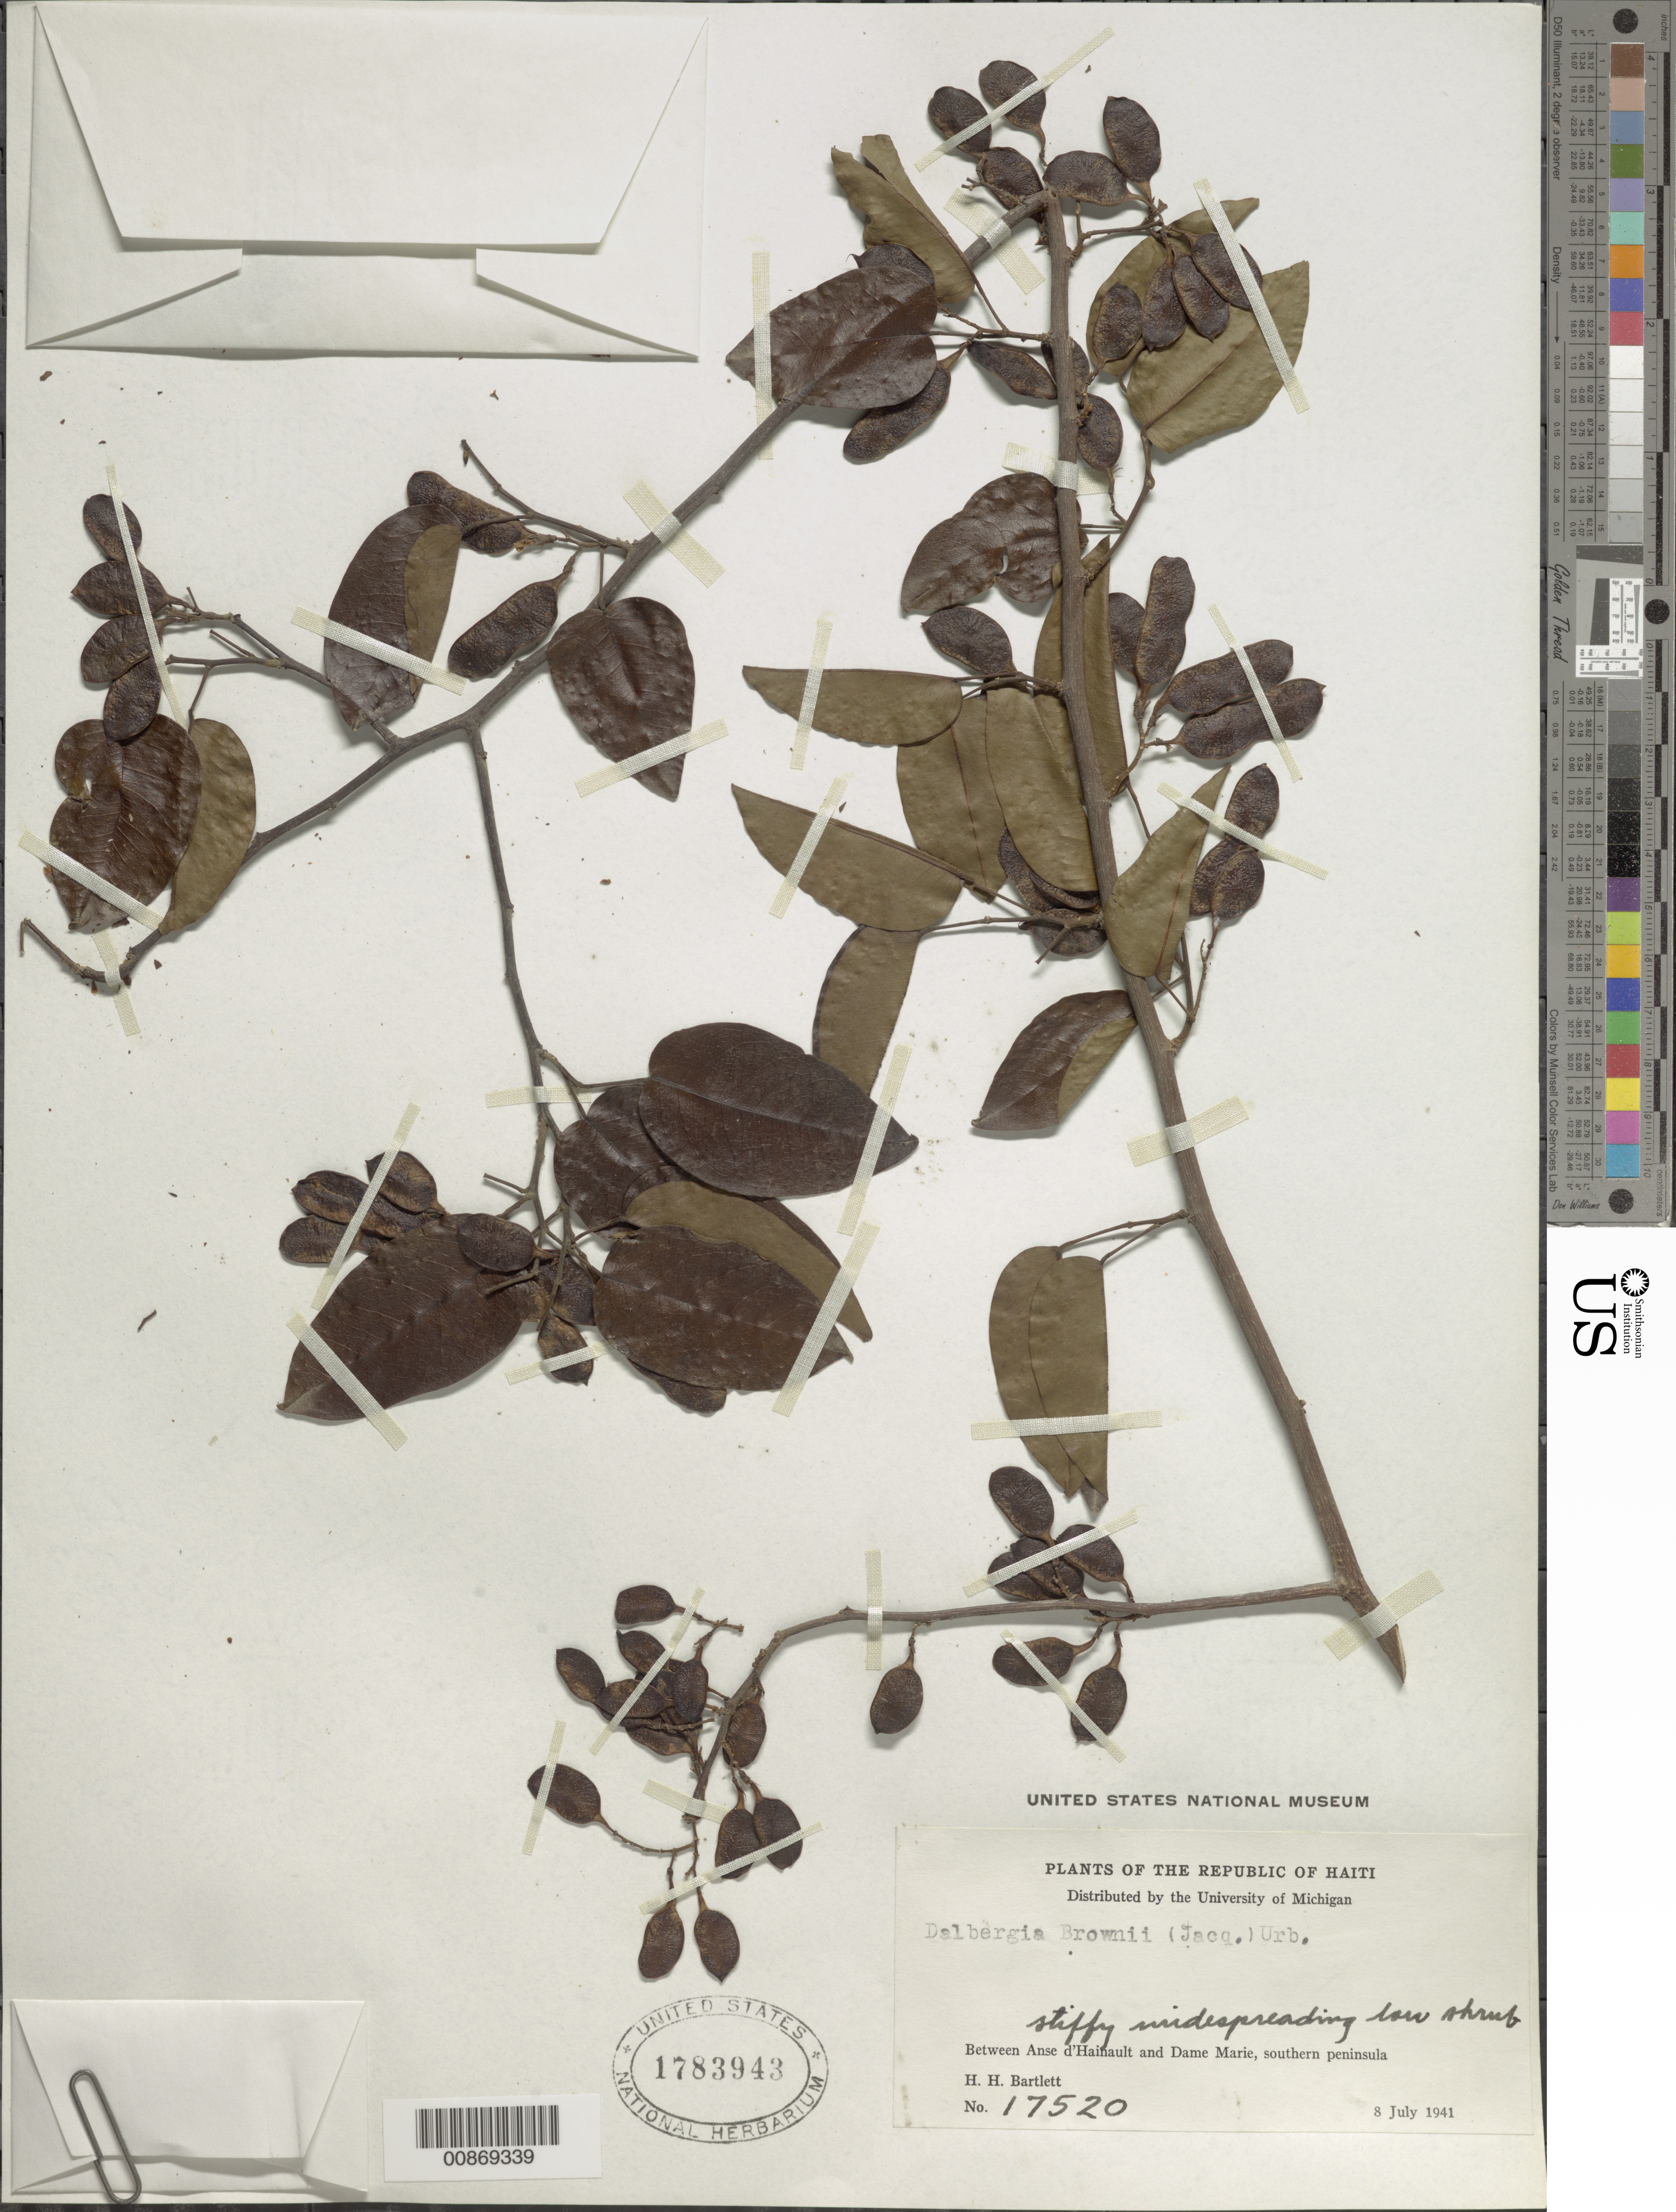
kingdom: Plantae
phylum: Tracheophyta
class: Magnoliopsida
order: Fabales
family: Fabaceae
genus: Dalbergia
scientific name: Dalbergia brownei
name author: (Jacq.) Schinz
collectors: H. H. Bartlett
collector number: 17520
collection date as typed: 08 Jul 1941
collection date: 1941-07-08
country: Haiti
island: Hispaniola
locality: Between Anse d'Hainault and Dame Marie, southern peninsula.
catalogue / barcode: US 1783943